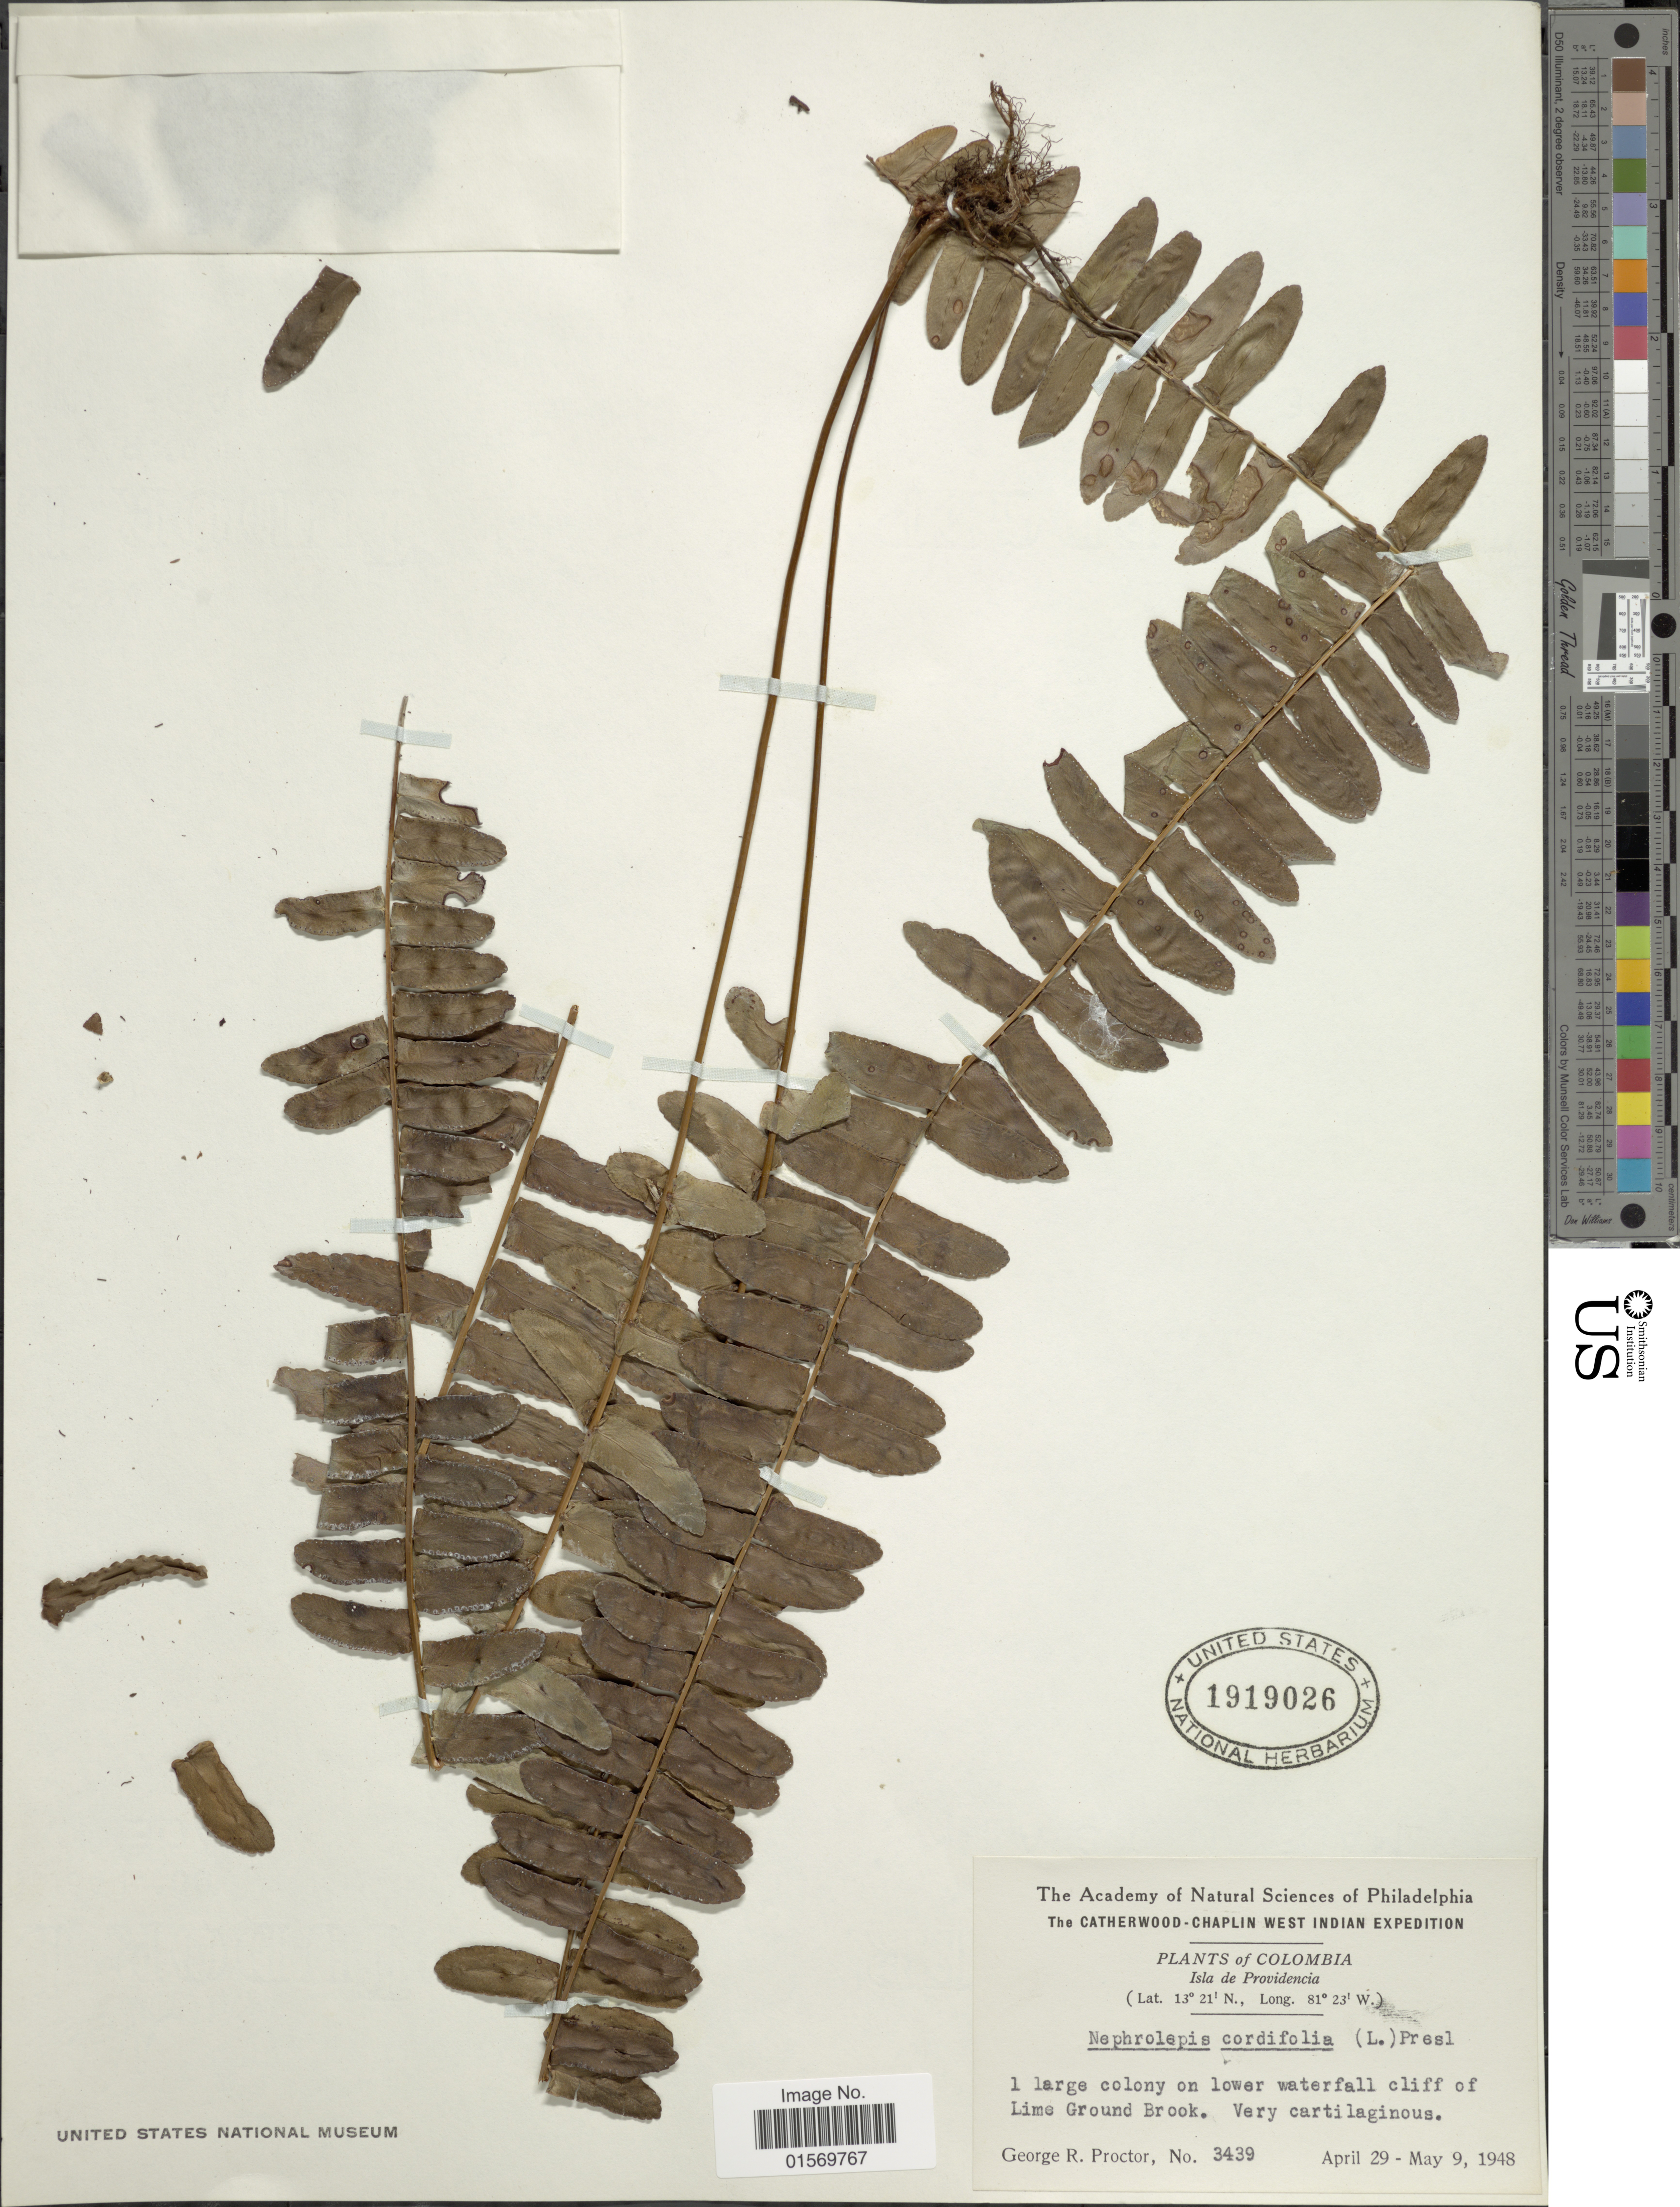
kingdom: Plantae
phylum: Tracheophyta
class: Polypodiopsida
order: Polypodiales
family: Nephrolepidaceae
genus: Nephrolepis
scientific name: Nephrolepis cordifolia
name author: (L.) C. Presl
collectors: G. R. Proctor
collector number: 3439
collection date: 1948-04-29/1948-05-09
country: Colombia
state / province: San Andres y Providencia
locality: Isla de Providencia, 1 large colony on lower waterfall cliff of Lime Ground Brook.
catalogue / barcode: US 1919026